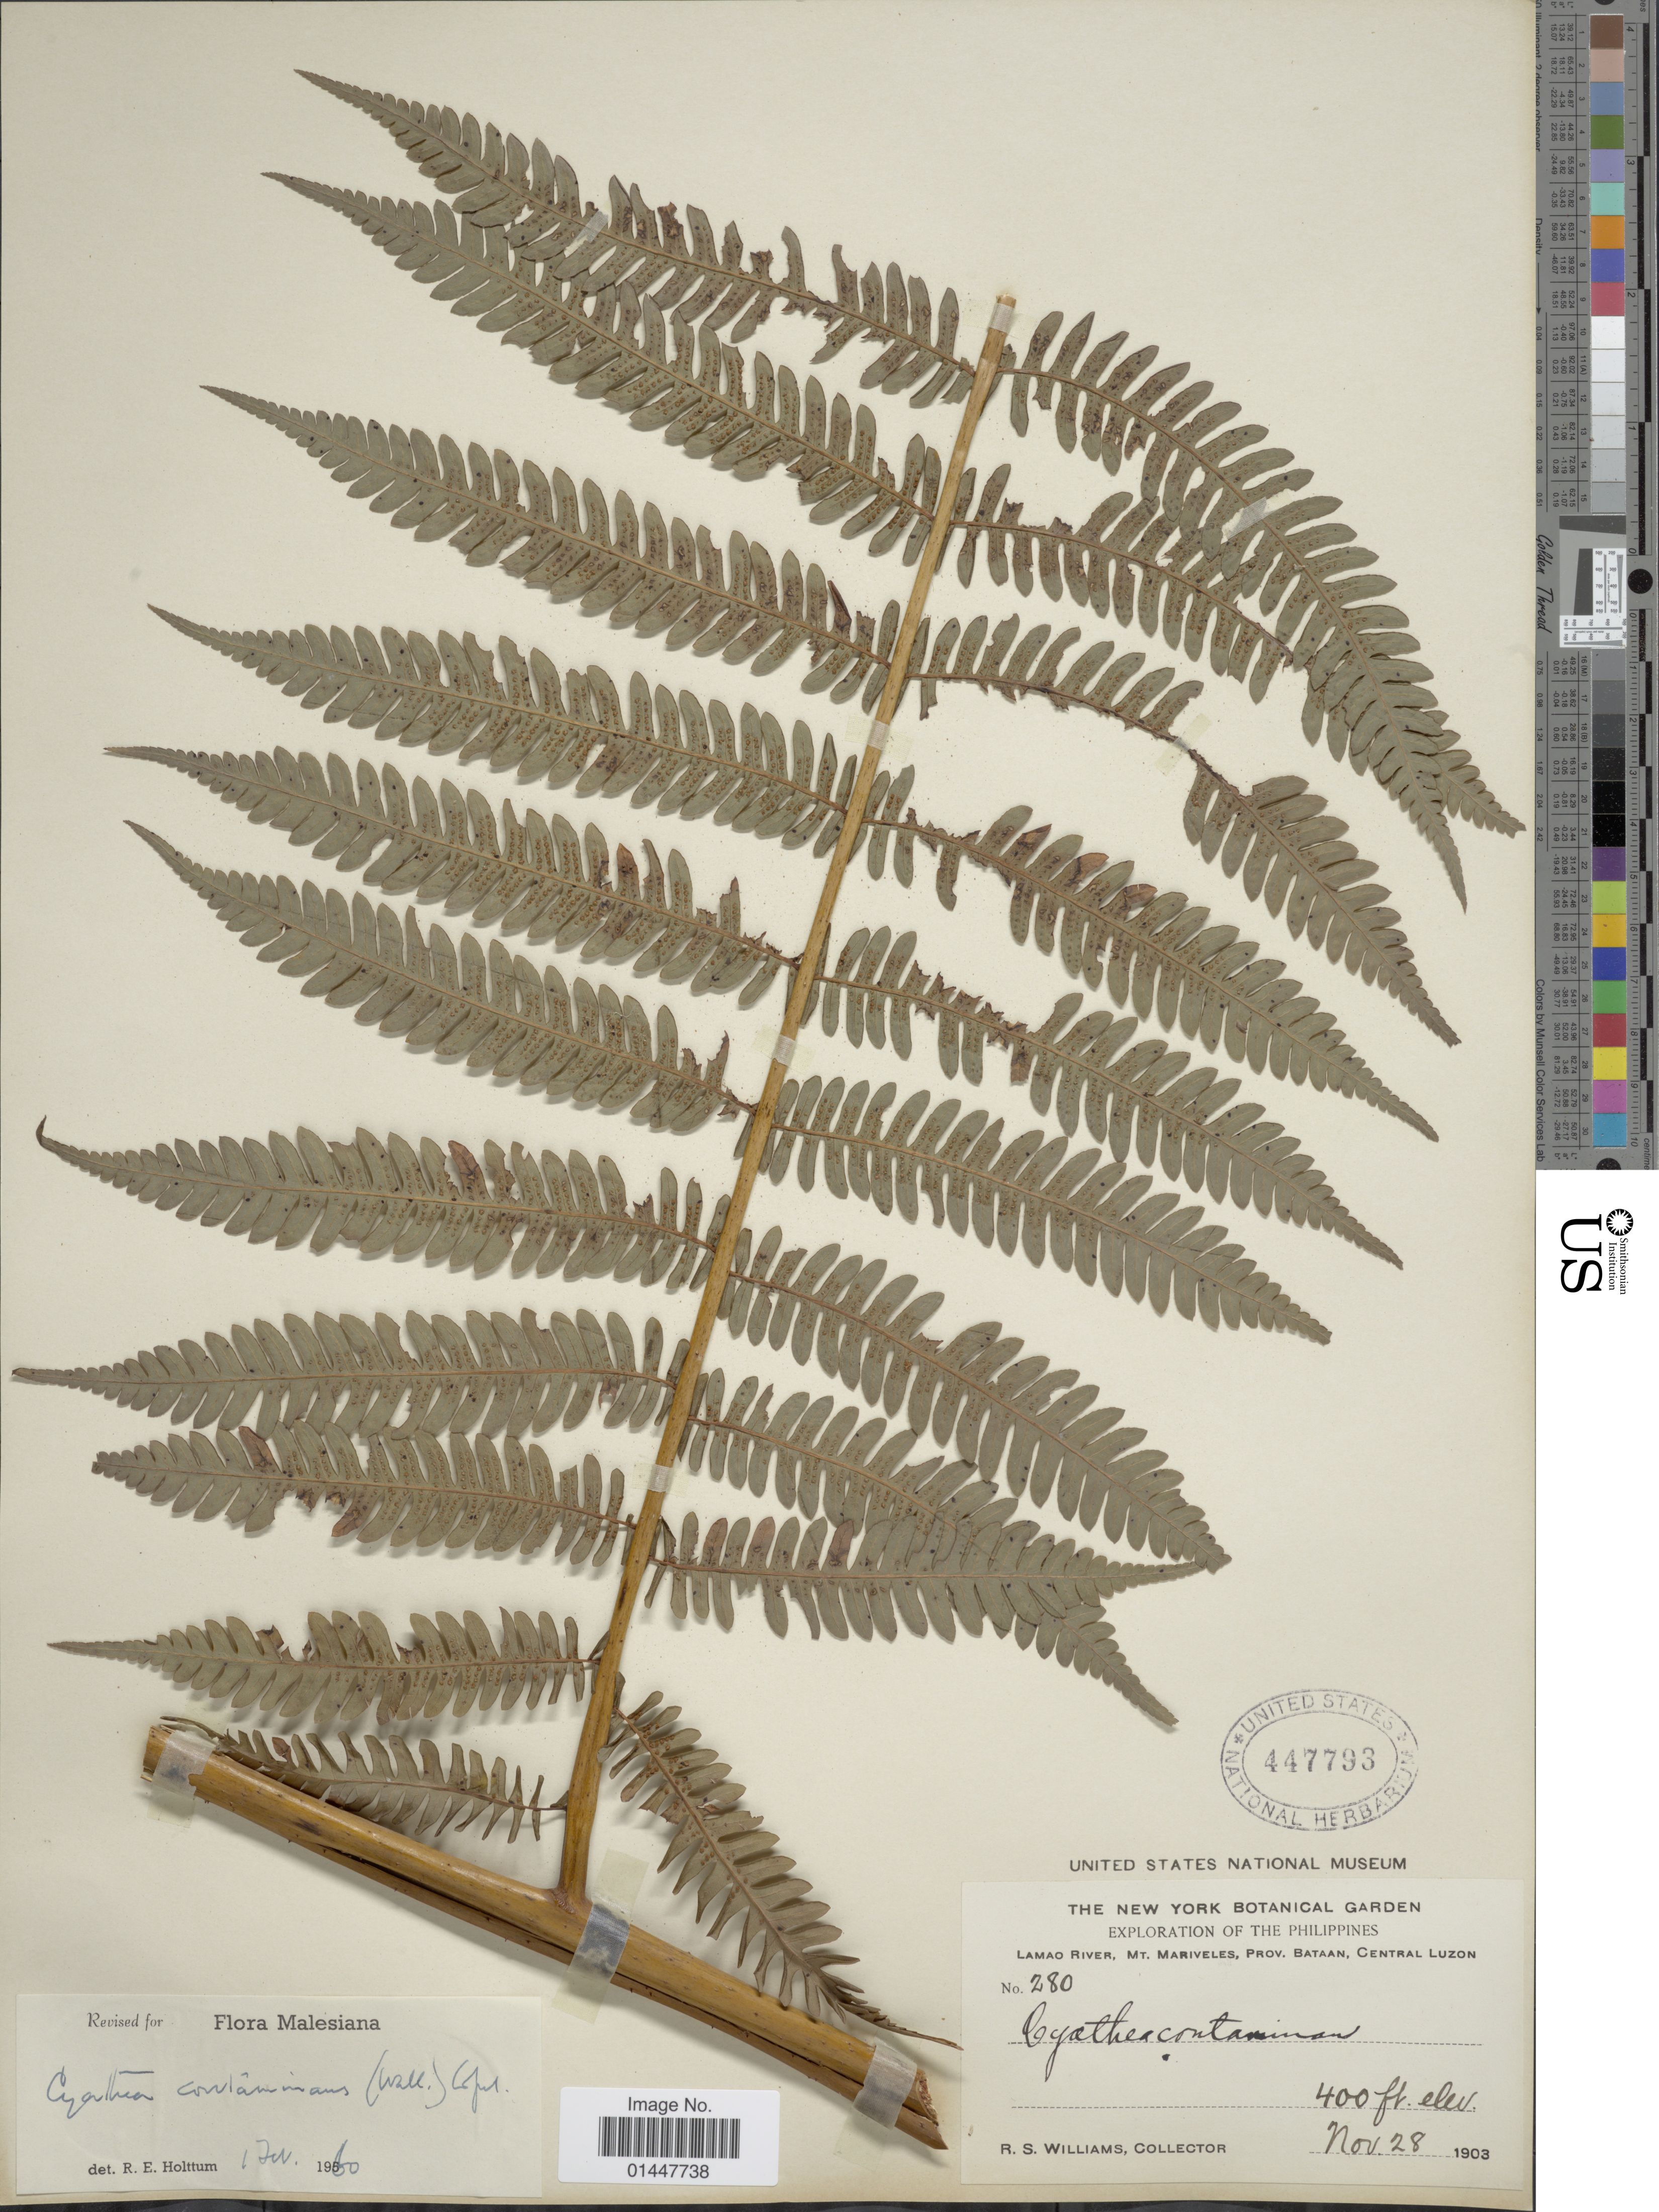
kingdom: Plantae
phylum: Tracheophyta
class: Polypodiopsida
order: Cyatheales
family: Cyatheaceae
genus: Sphaeropteris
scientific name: Sphaeropteris glauca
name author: (Blume) R.M. Tryon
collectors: R. S. Williams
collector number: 280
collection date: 1903-11-28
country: Philippines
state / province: Central Luzon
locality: Lamao River, Mt. Mariveles, Prov. Bataan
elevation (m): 122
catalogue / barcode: US 447793